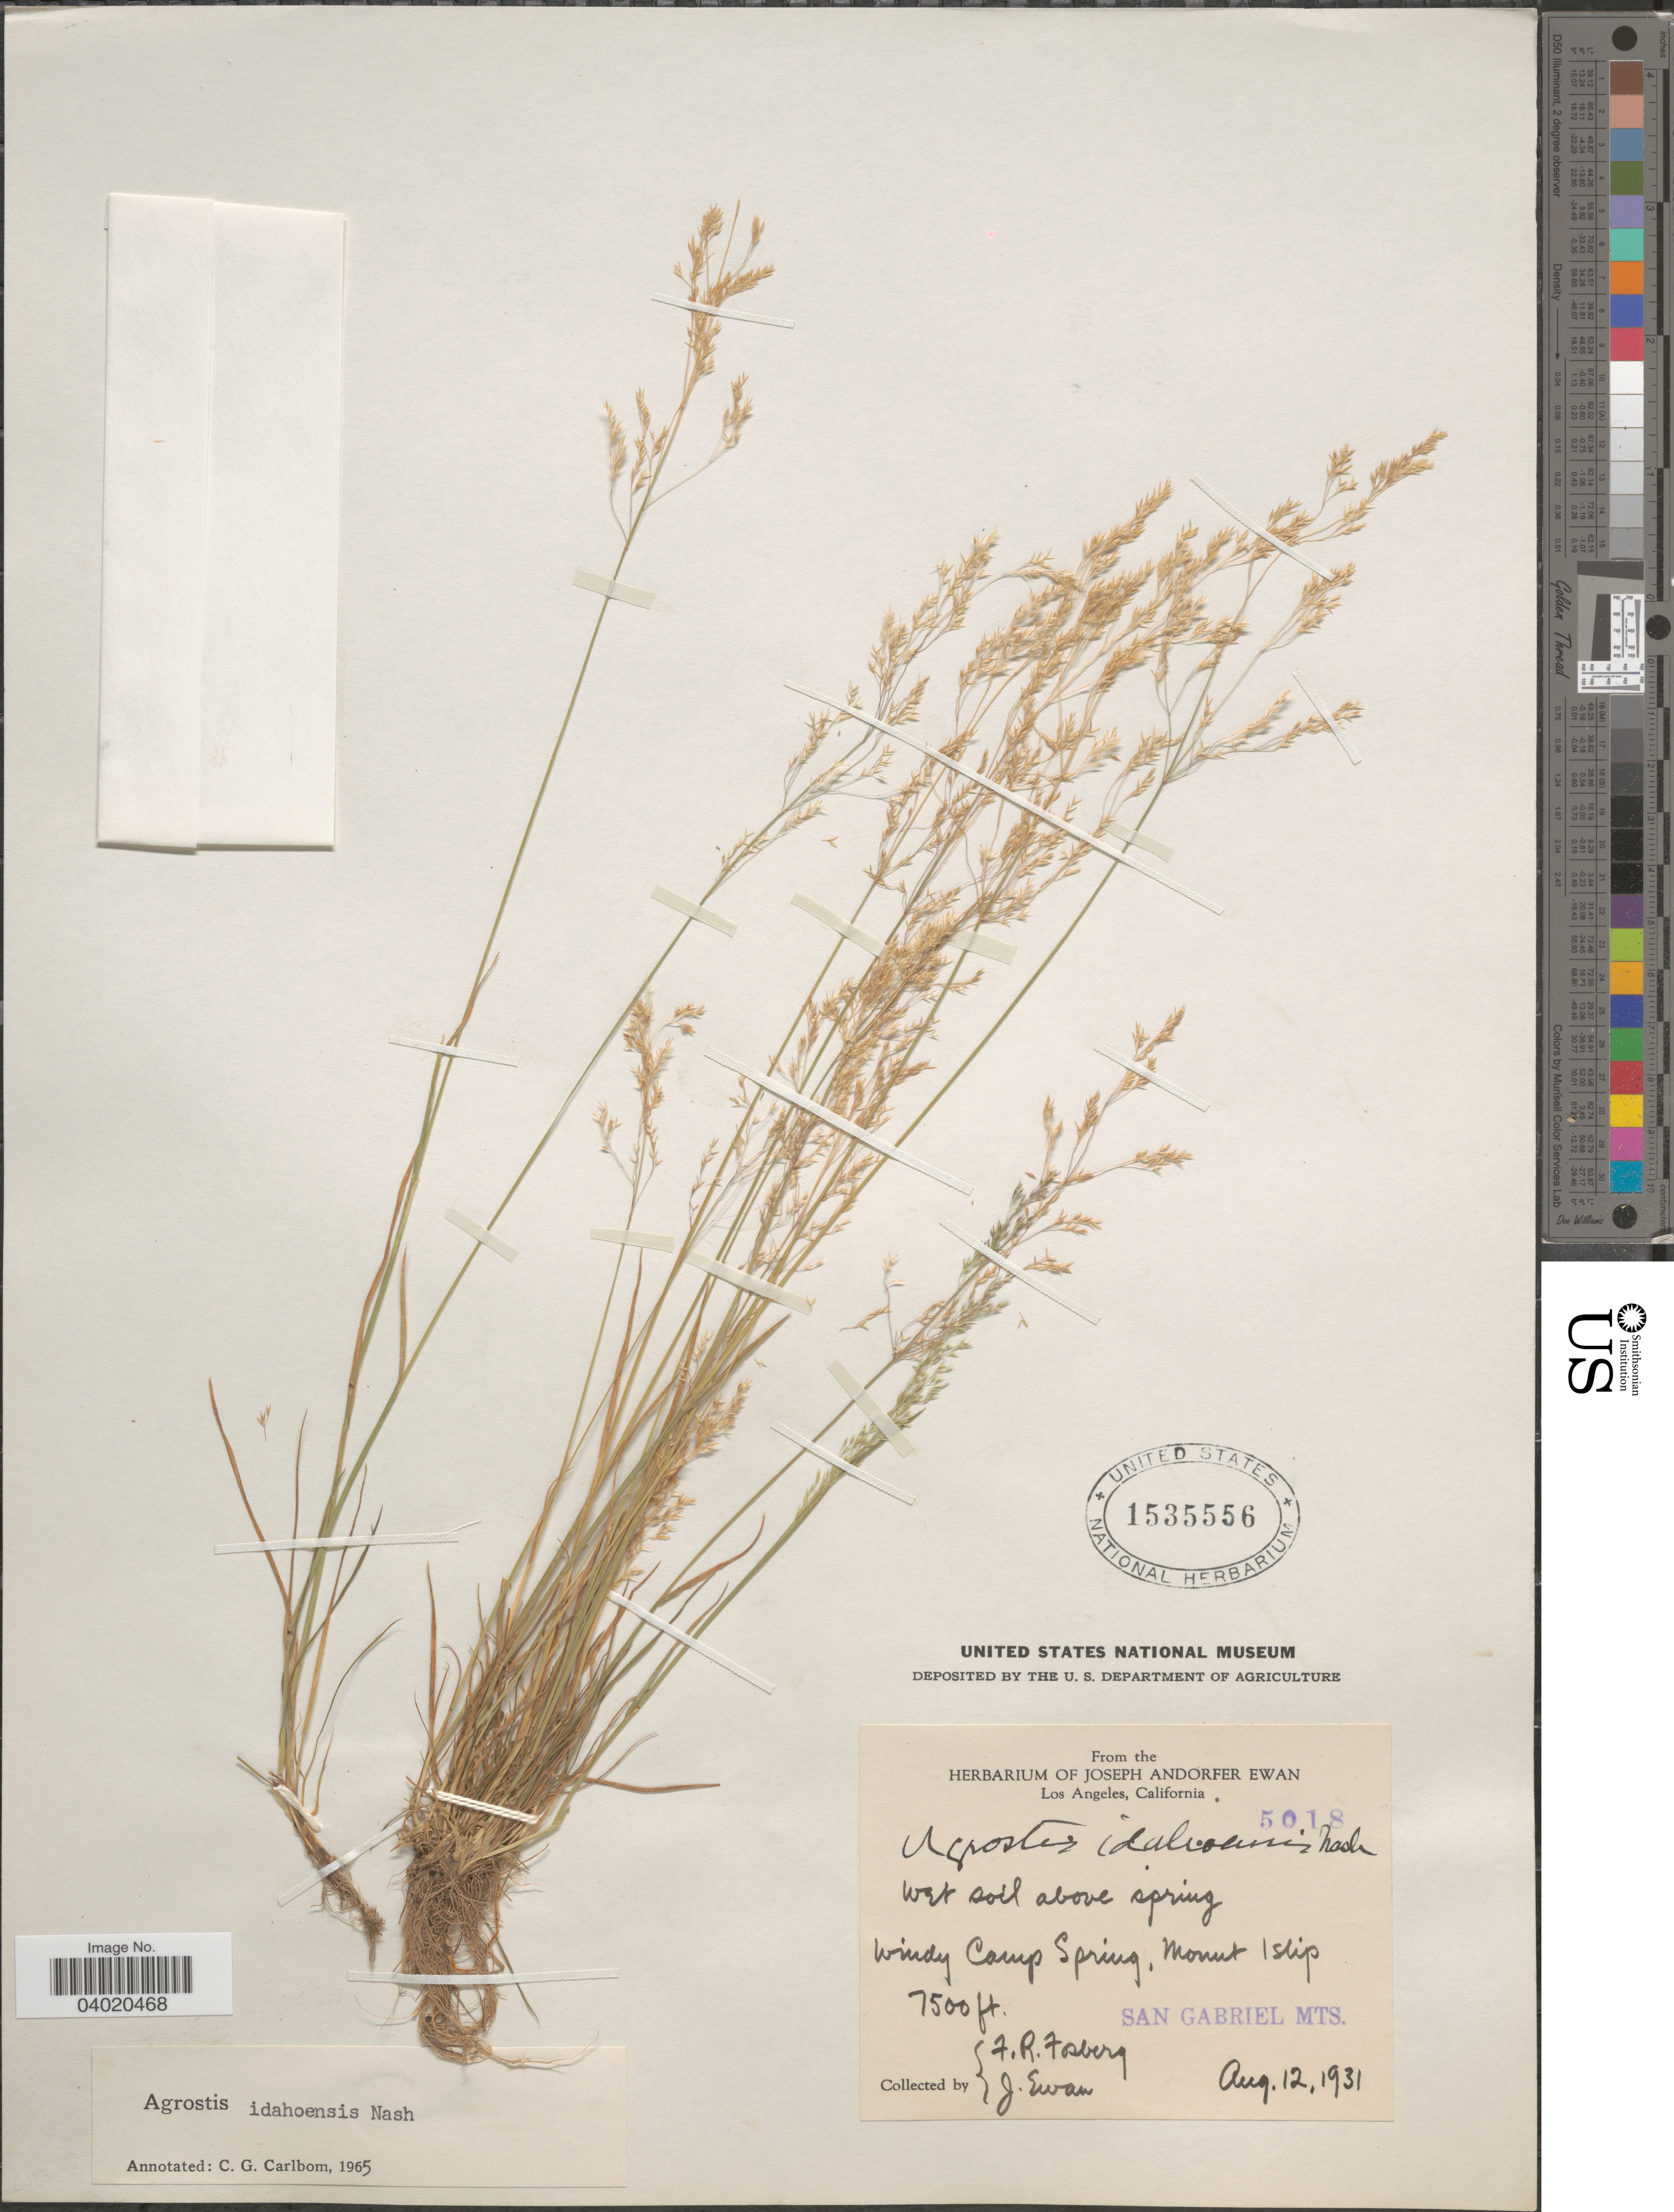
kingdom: Plantae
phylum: Tracheophyta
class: Liliopsida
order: Poales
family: Poaceae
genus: Agrostis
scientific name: Agrostis idahoensis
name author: Nash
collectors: F. R. Fosberg & J. Swan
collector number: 5018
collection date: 1931-08-12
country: United States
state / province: California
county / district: Los Angeles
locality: Wet soil above spring. Windy Camp Spring. San Gabriel Mts.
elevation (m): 2286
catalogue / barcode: US 1535556